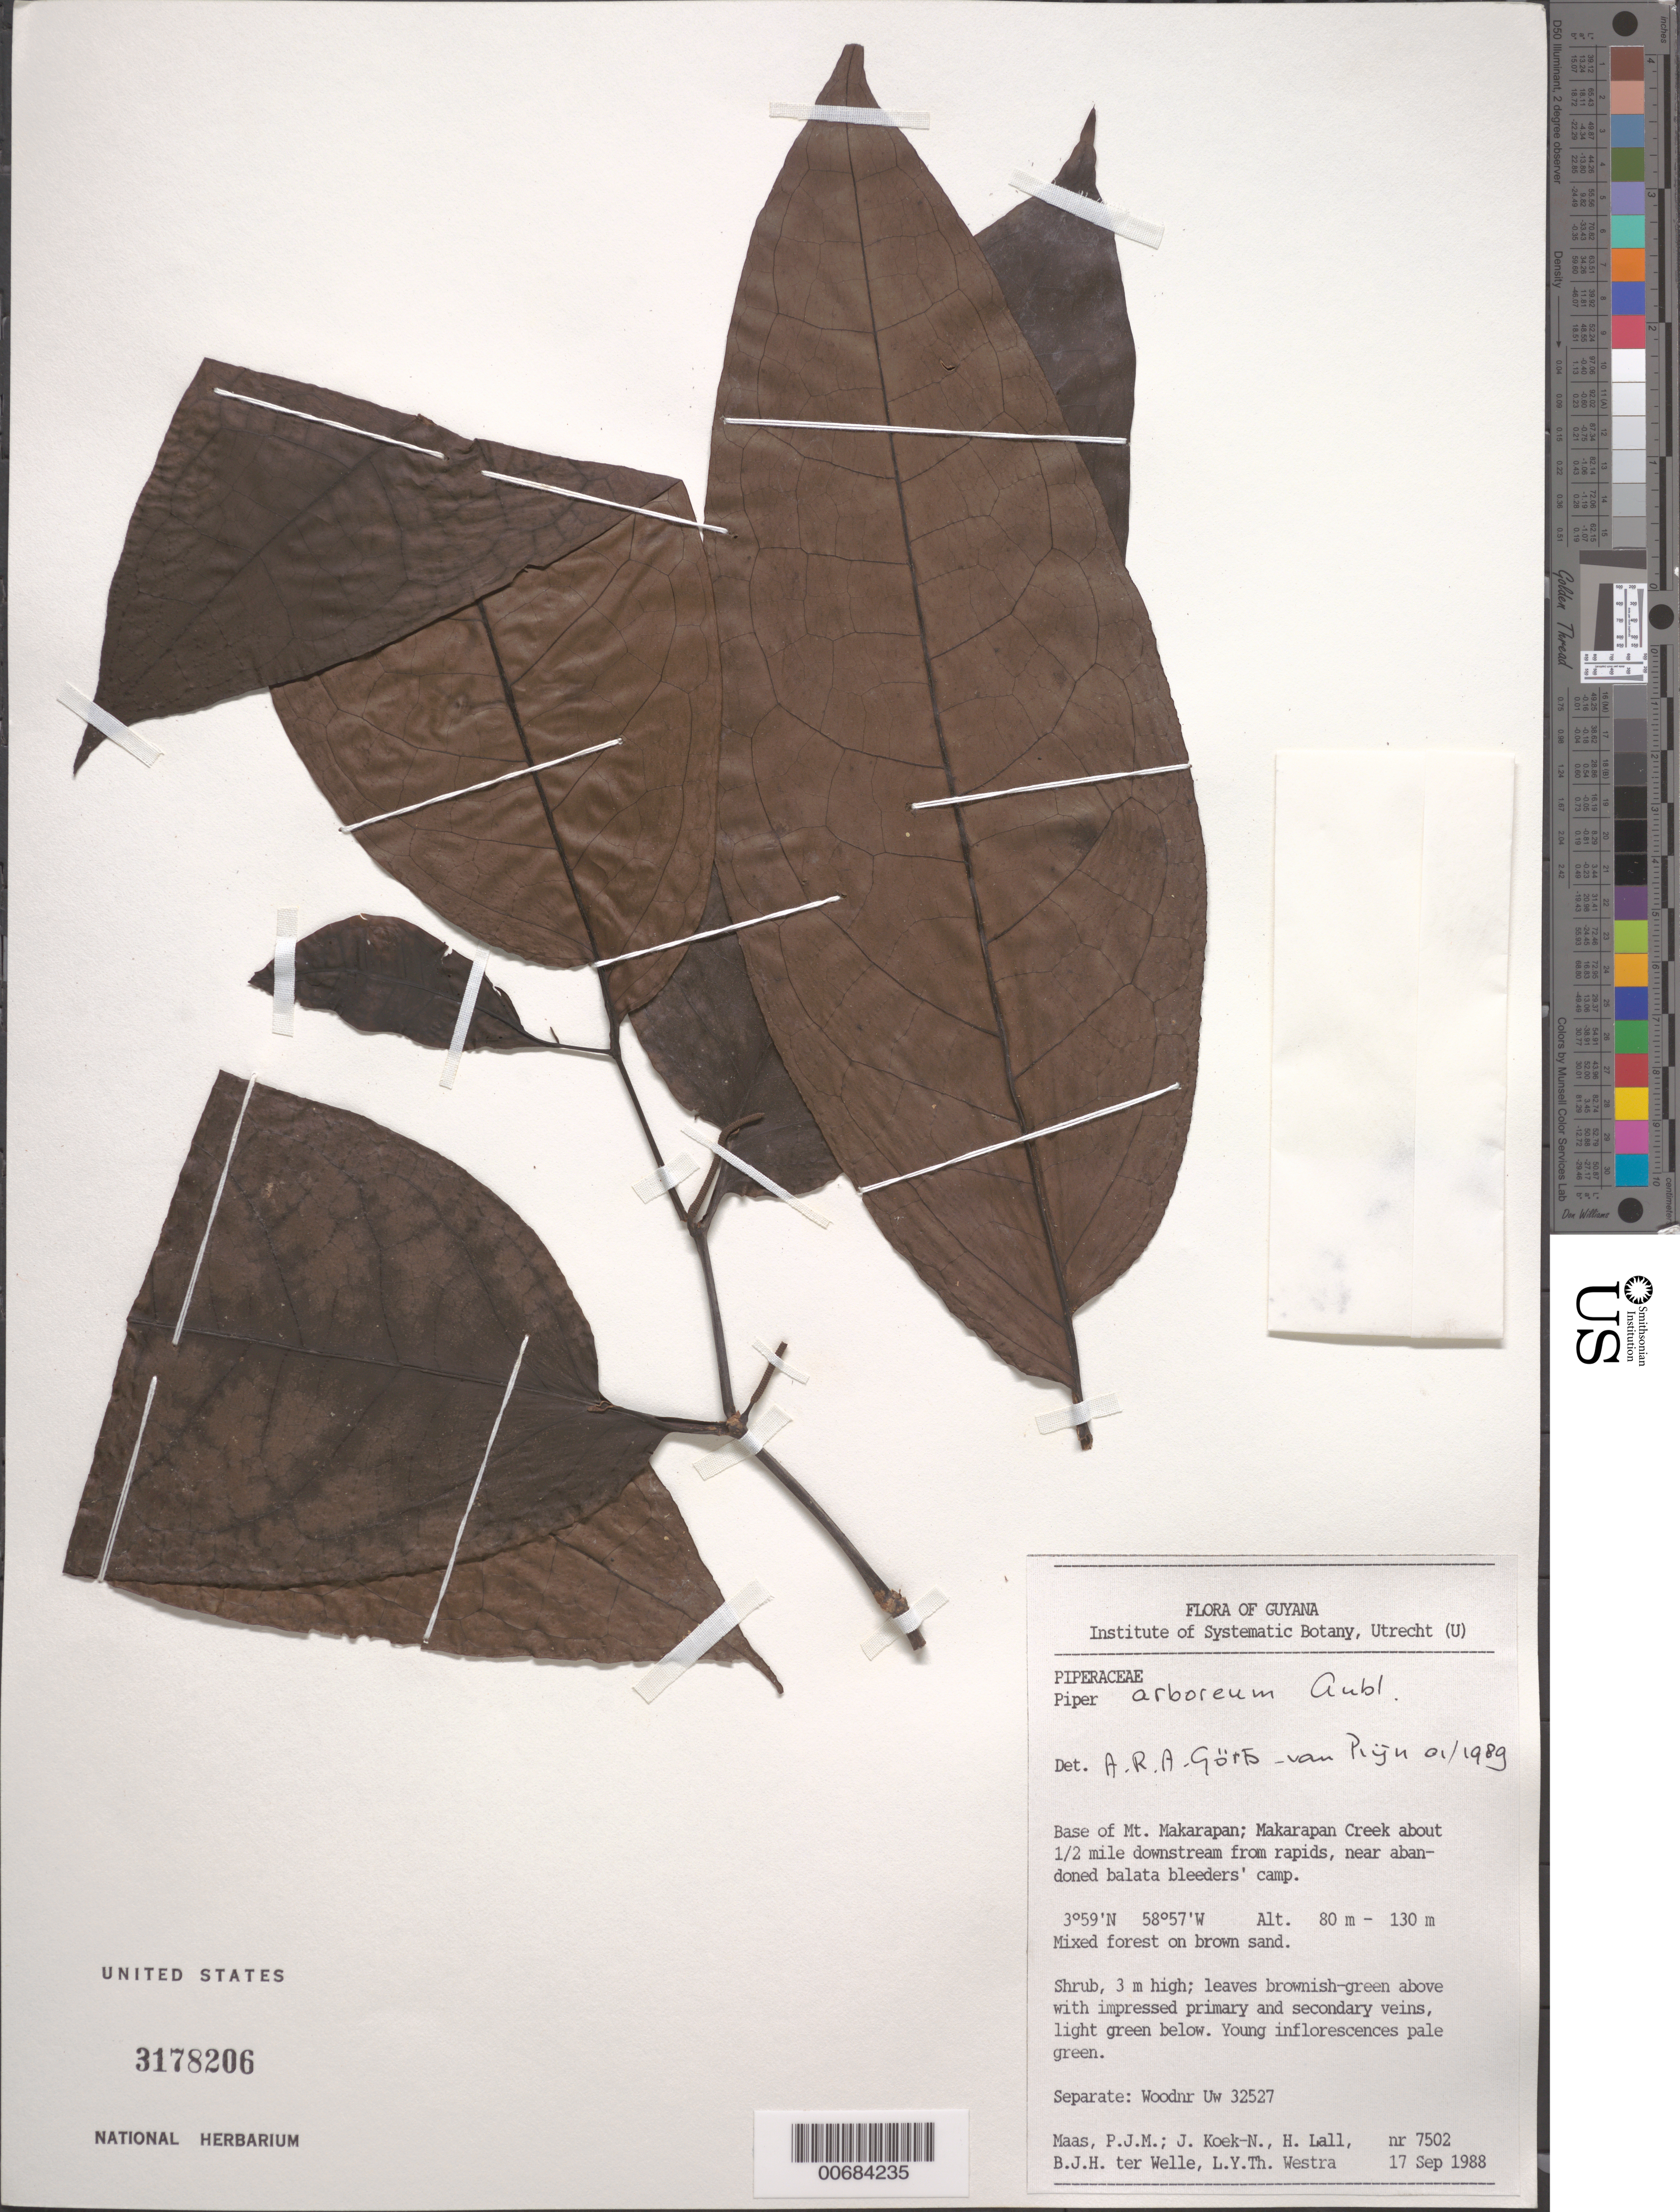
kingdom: Plantae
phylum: Tracheophyta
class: Magnoliopsida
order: Piperales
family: Piperaceae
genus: Piper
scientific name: Piper arboreum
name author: Aubl.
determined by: Görts-van Rijn, A. R. A.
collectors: P. Maas, J. Koek-Noorman, H. Lall, B. Welle & L. Y. T. Westra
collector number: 7502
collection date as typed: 17-Sep-88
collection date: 1988-09-17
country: Guyana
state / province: U. Takutu-U. Essequibo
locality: Mt. Makarapan, base; Makarapan Creek, about 1/2 mile downstream from rapids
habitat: Near abandoned balata breeders' camp. Mixed forest on brown sand.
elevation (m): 80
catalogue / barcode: US 3178206